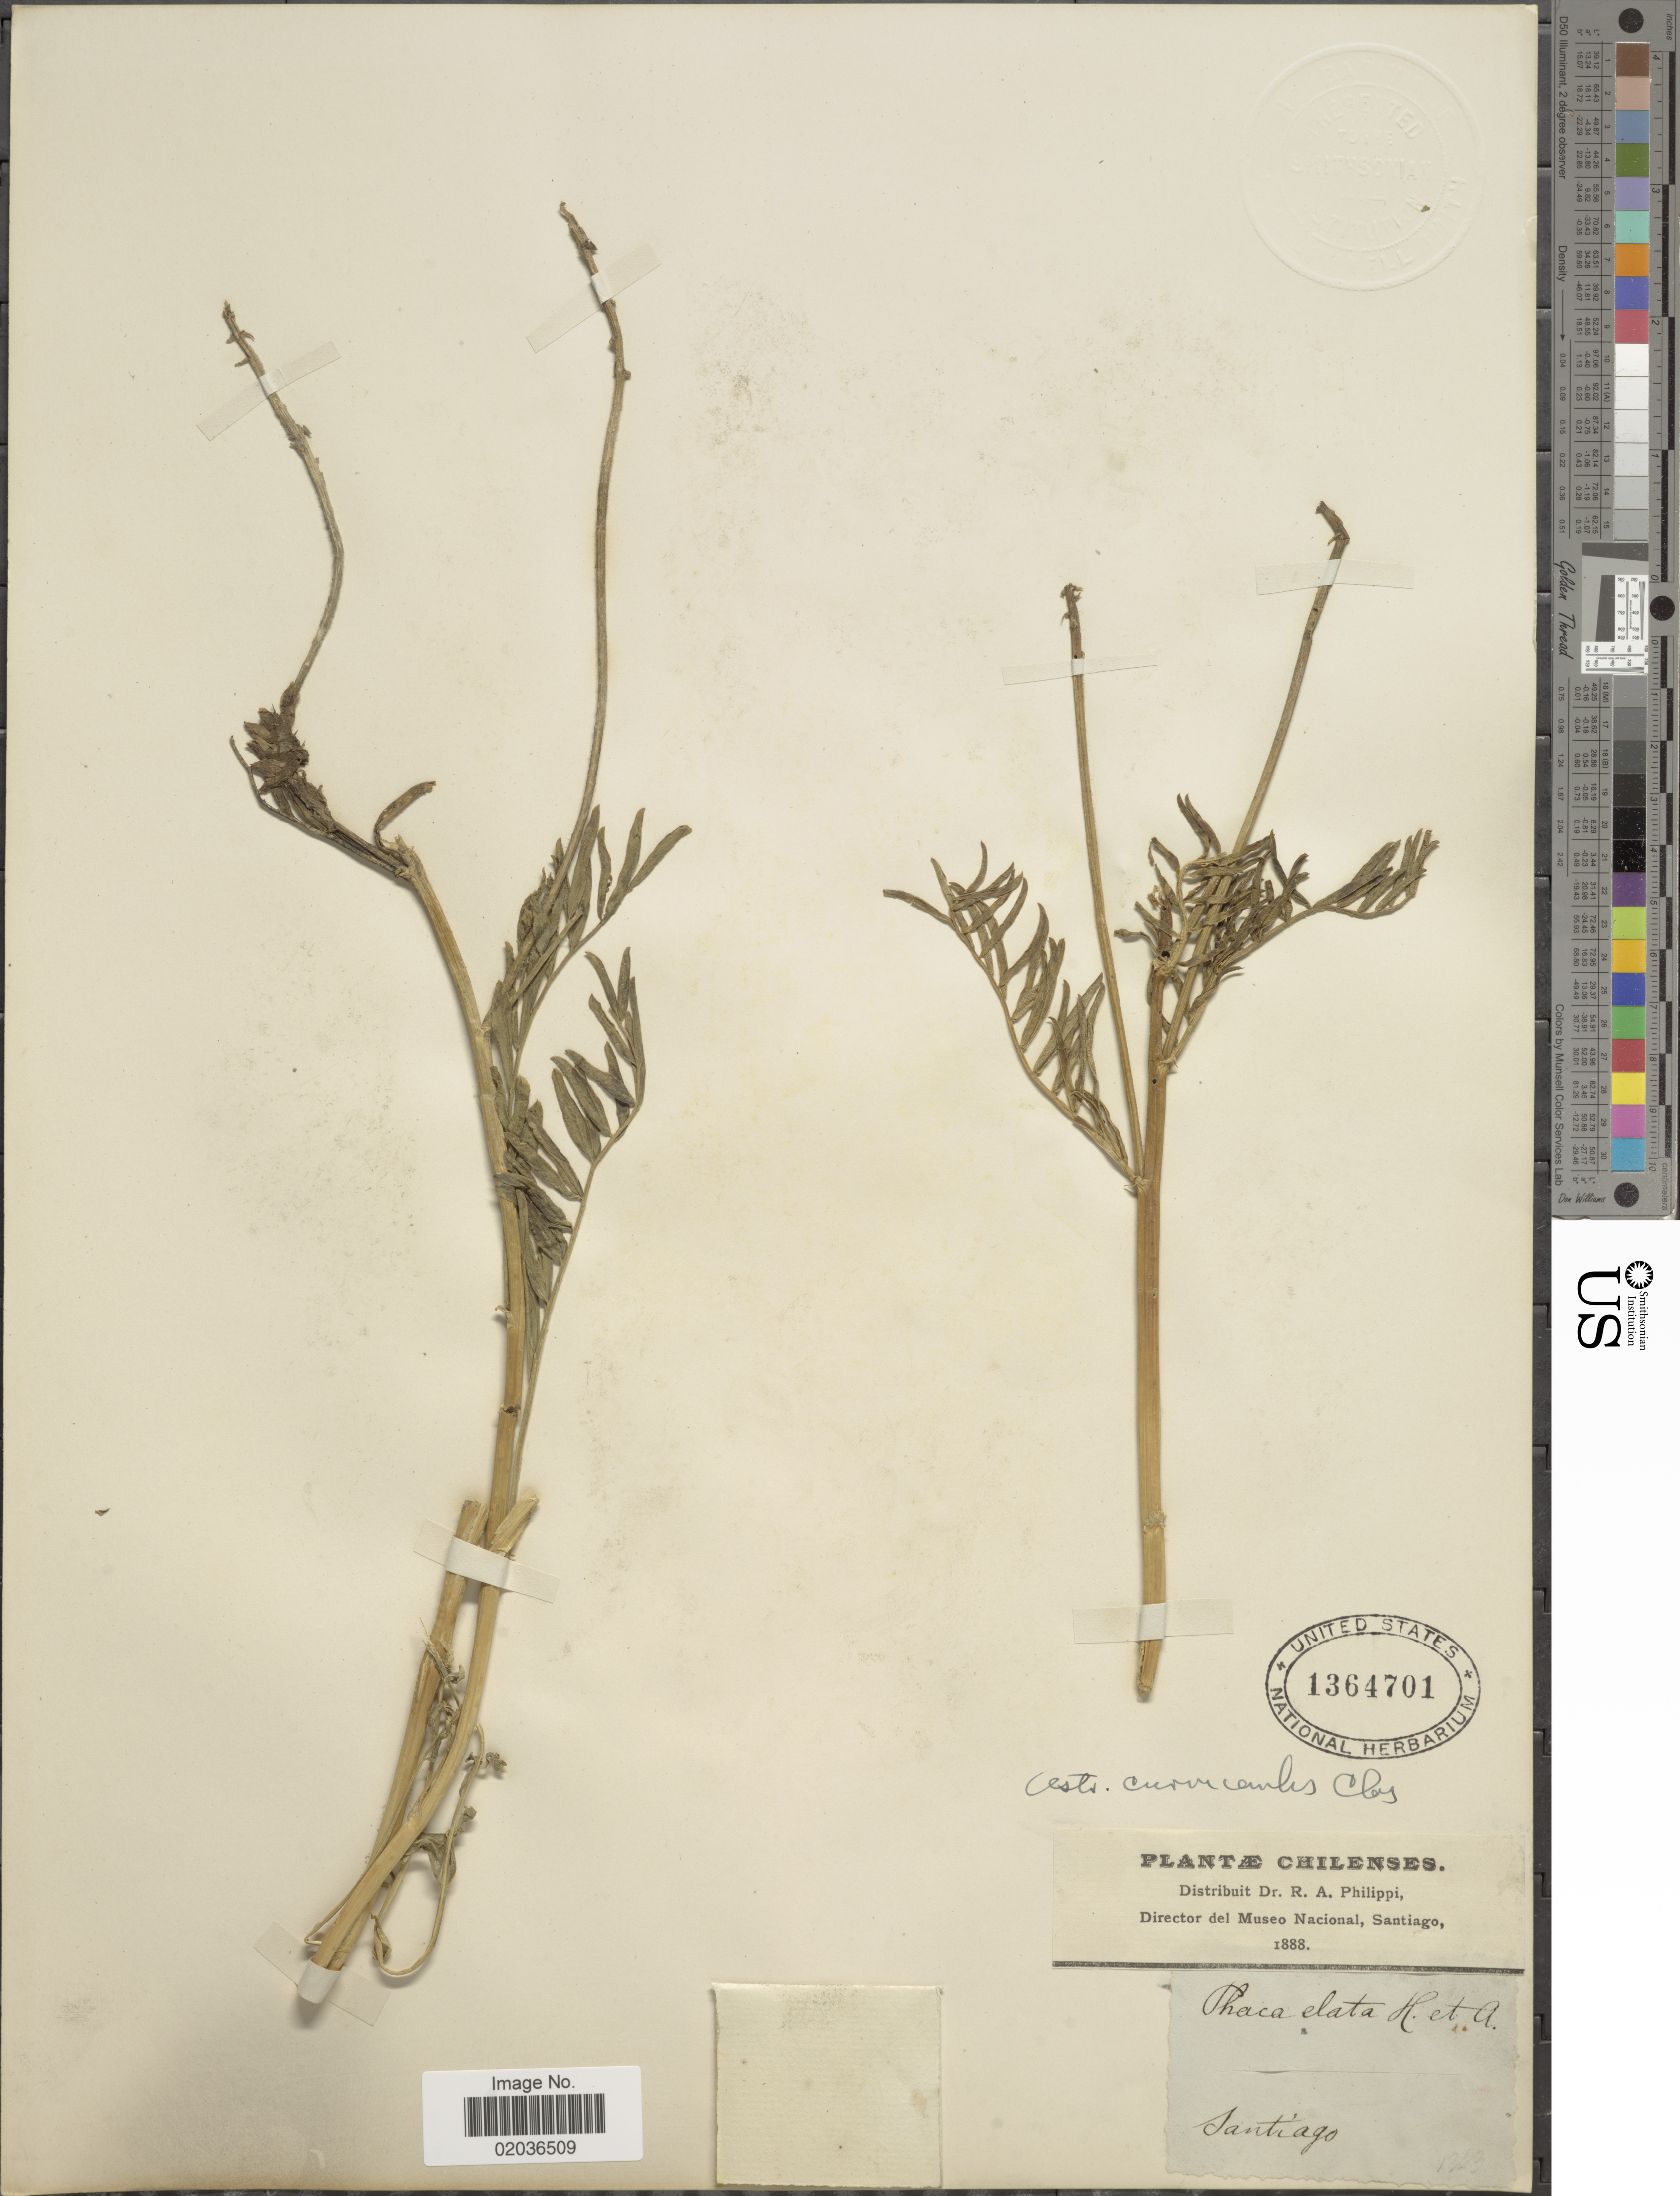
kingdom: Plantae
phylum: Tracheophyta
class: Magnoliopsida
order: Fabales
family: Fabaceae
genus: Astragalus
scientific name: Astragalus curvicaulis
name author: (Clos) Reiche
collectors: R. A. Philippi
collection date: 1888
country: Chile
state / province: Región Metropolitana (RM)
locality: Santiago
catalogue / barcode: US 1364701